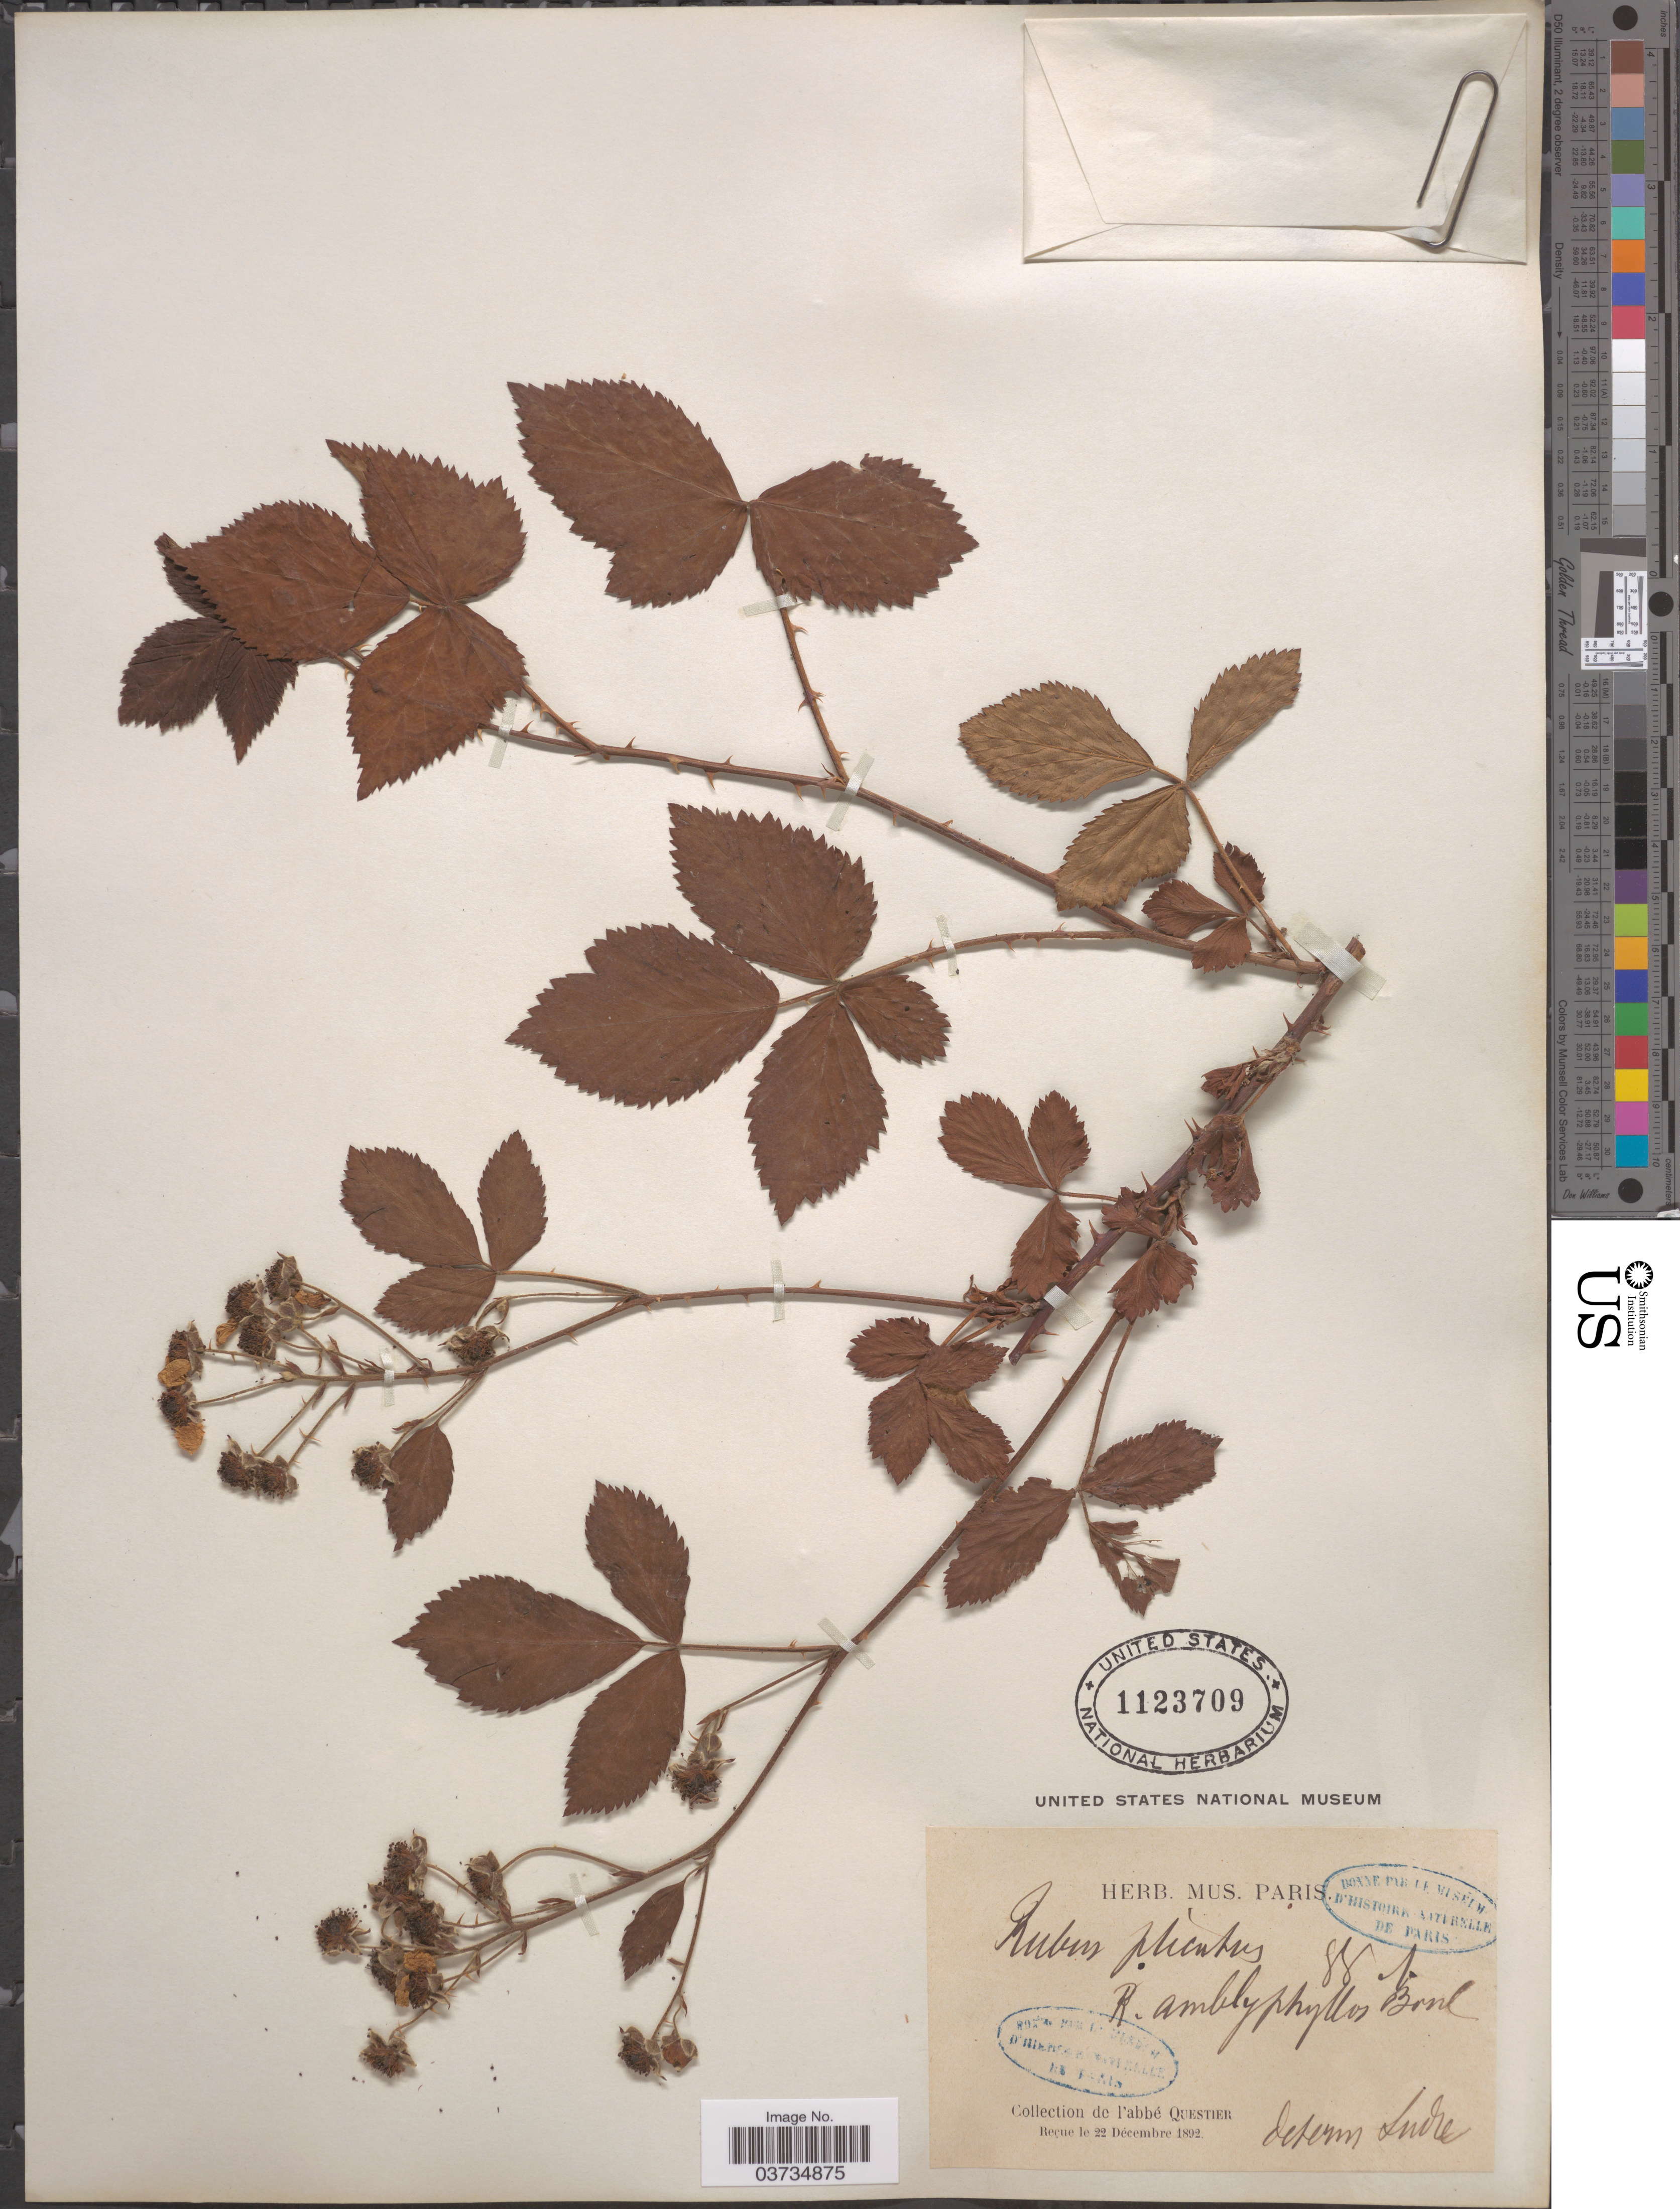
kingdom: Plantae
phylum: Tracheophyta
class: Magnoliopsida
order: Rosales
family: Rosaceae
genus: Rubus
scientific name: Rubus plicatus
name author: Weihe & Nees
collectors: A. Questier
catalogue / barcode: US 1123709